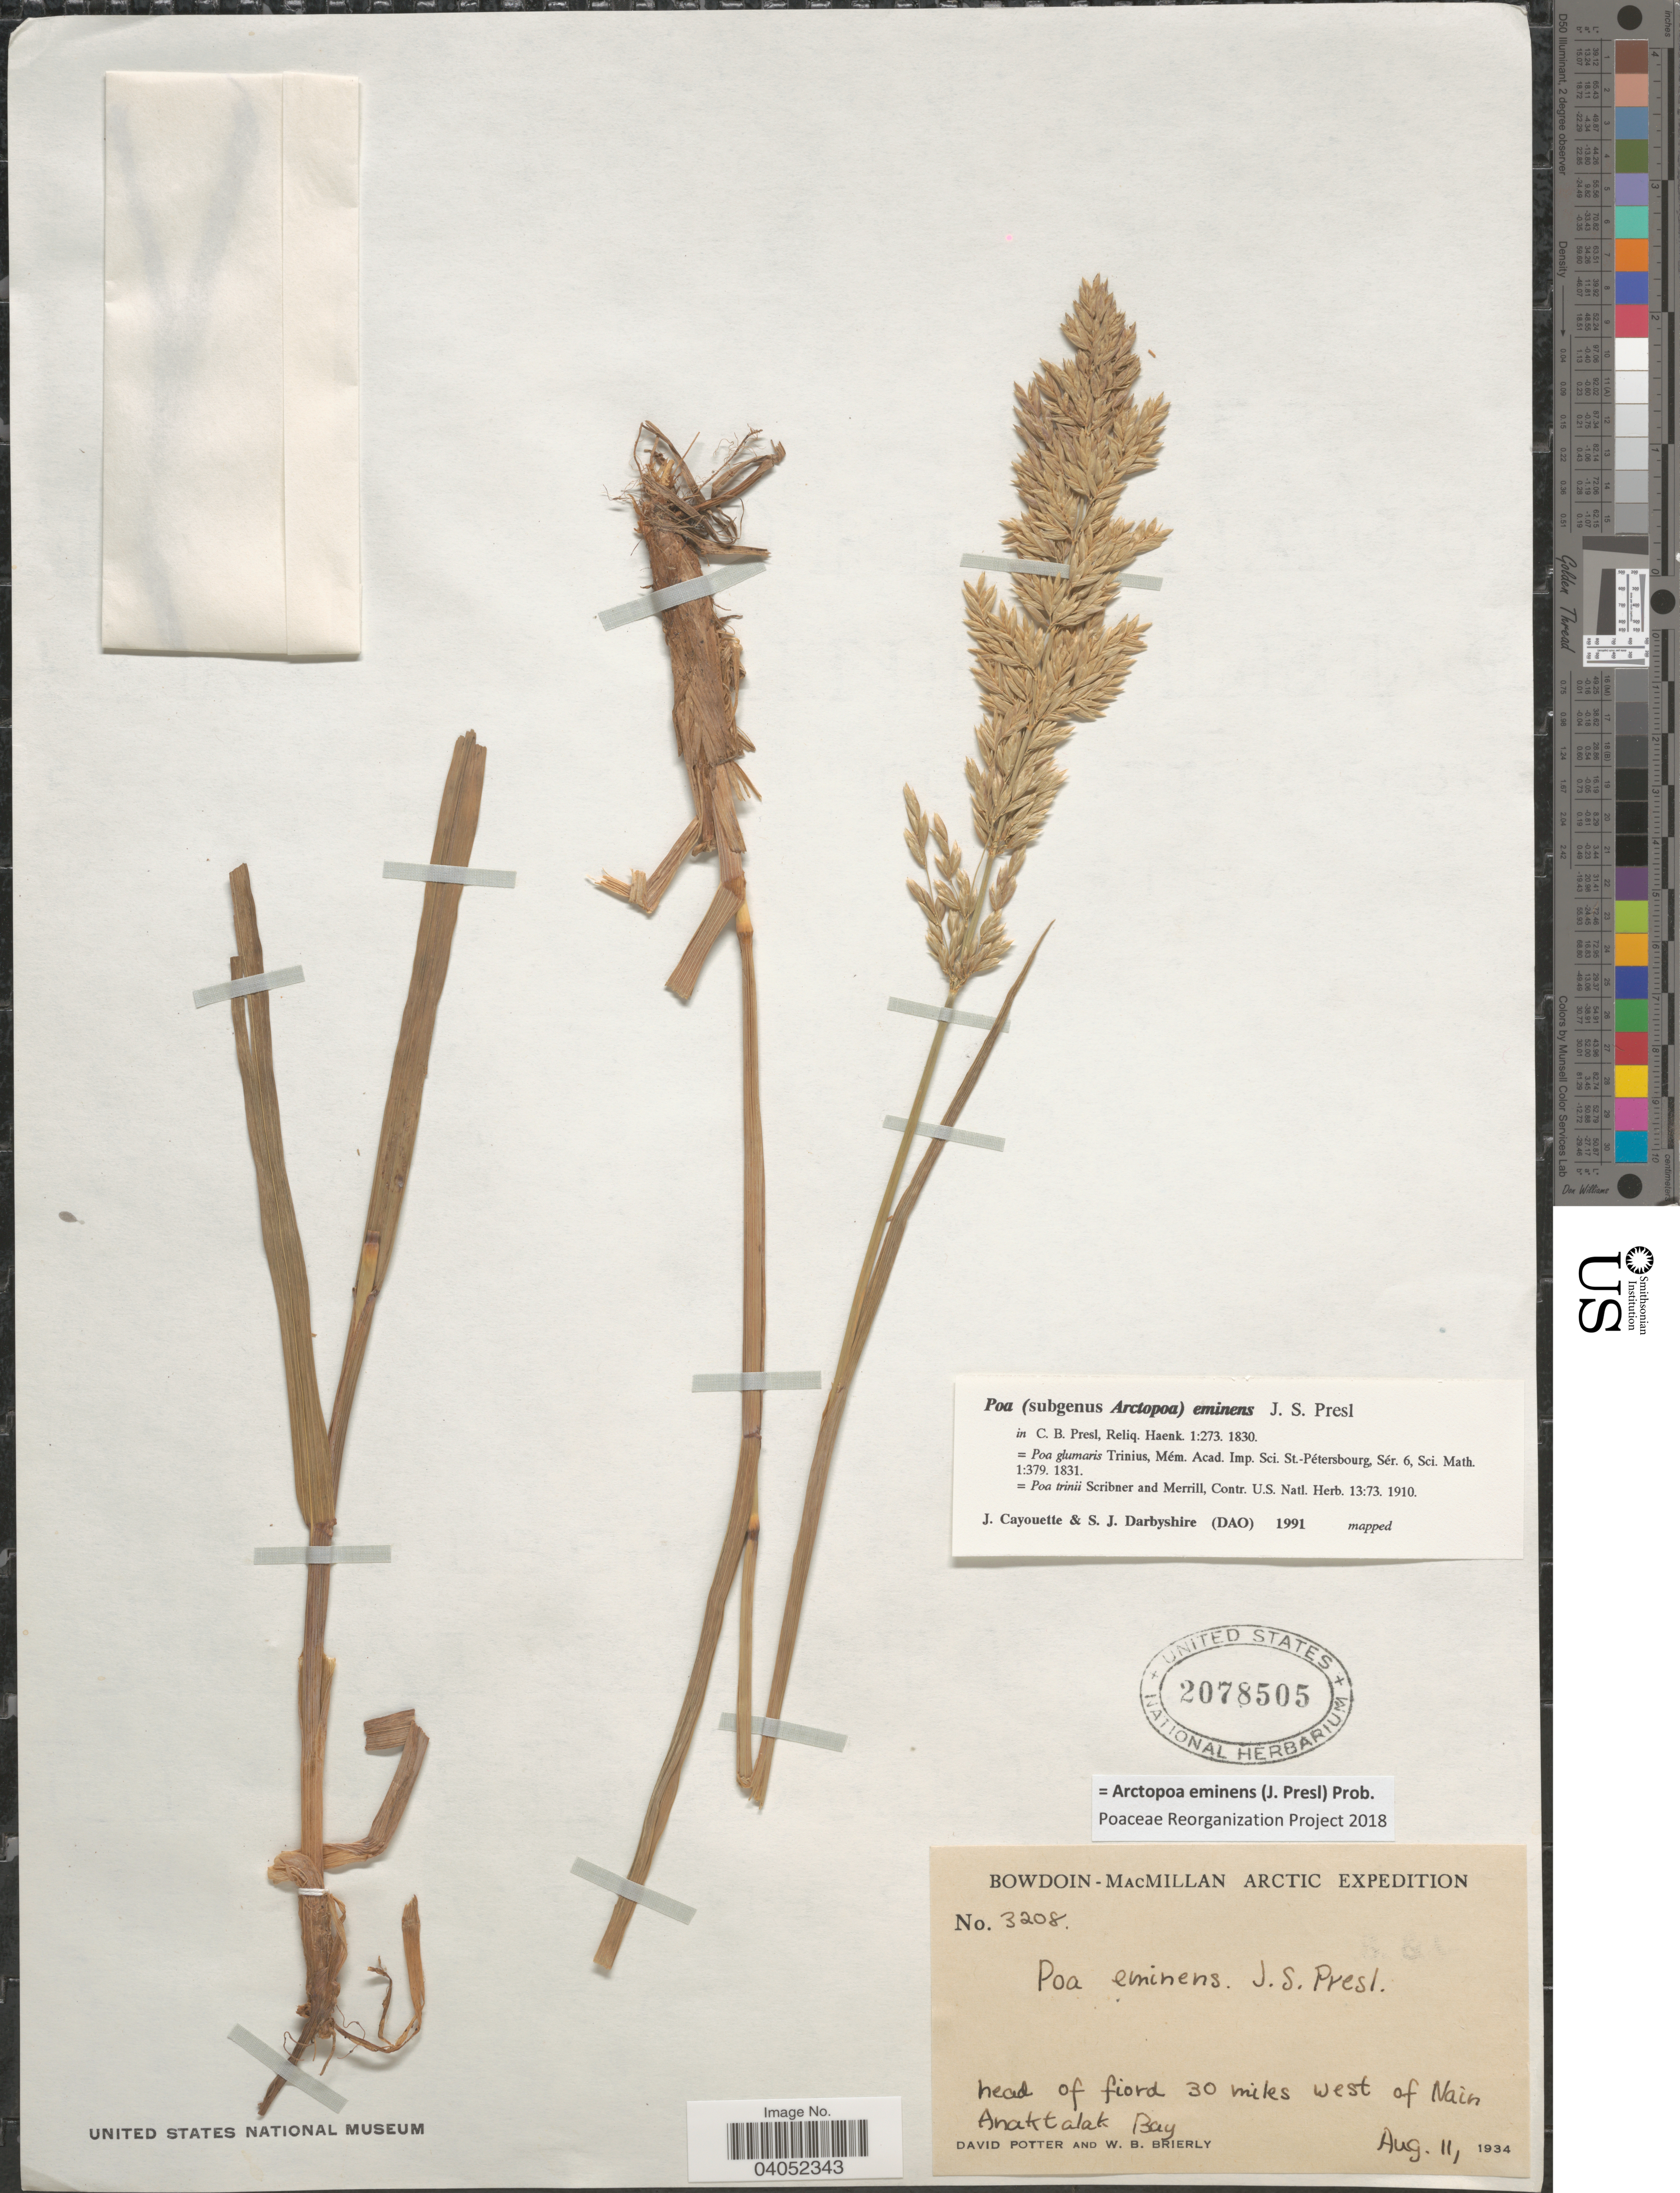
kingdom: Plantae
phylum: Tracheophyta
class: Liliopsida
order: Poales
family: Poaceae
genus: Arctopoa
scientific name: Arctopoa eminens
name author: (J. Presl) Prob.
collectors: D. Potter & W. Brierly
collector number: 3208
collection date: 1934-08-11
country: Canada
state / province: Newfoundland and Labrador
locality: Head of fiord 30 miles west of Nain Anaktalak Bay.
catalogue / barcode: US 2078505